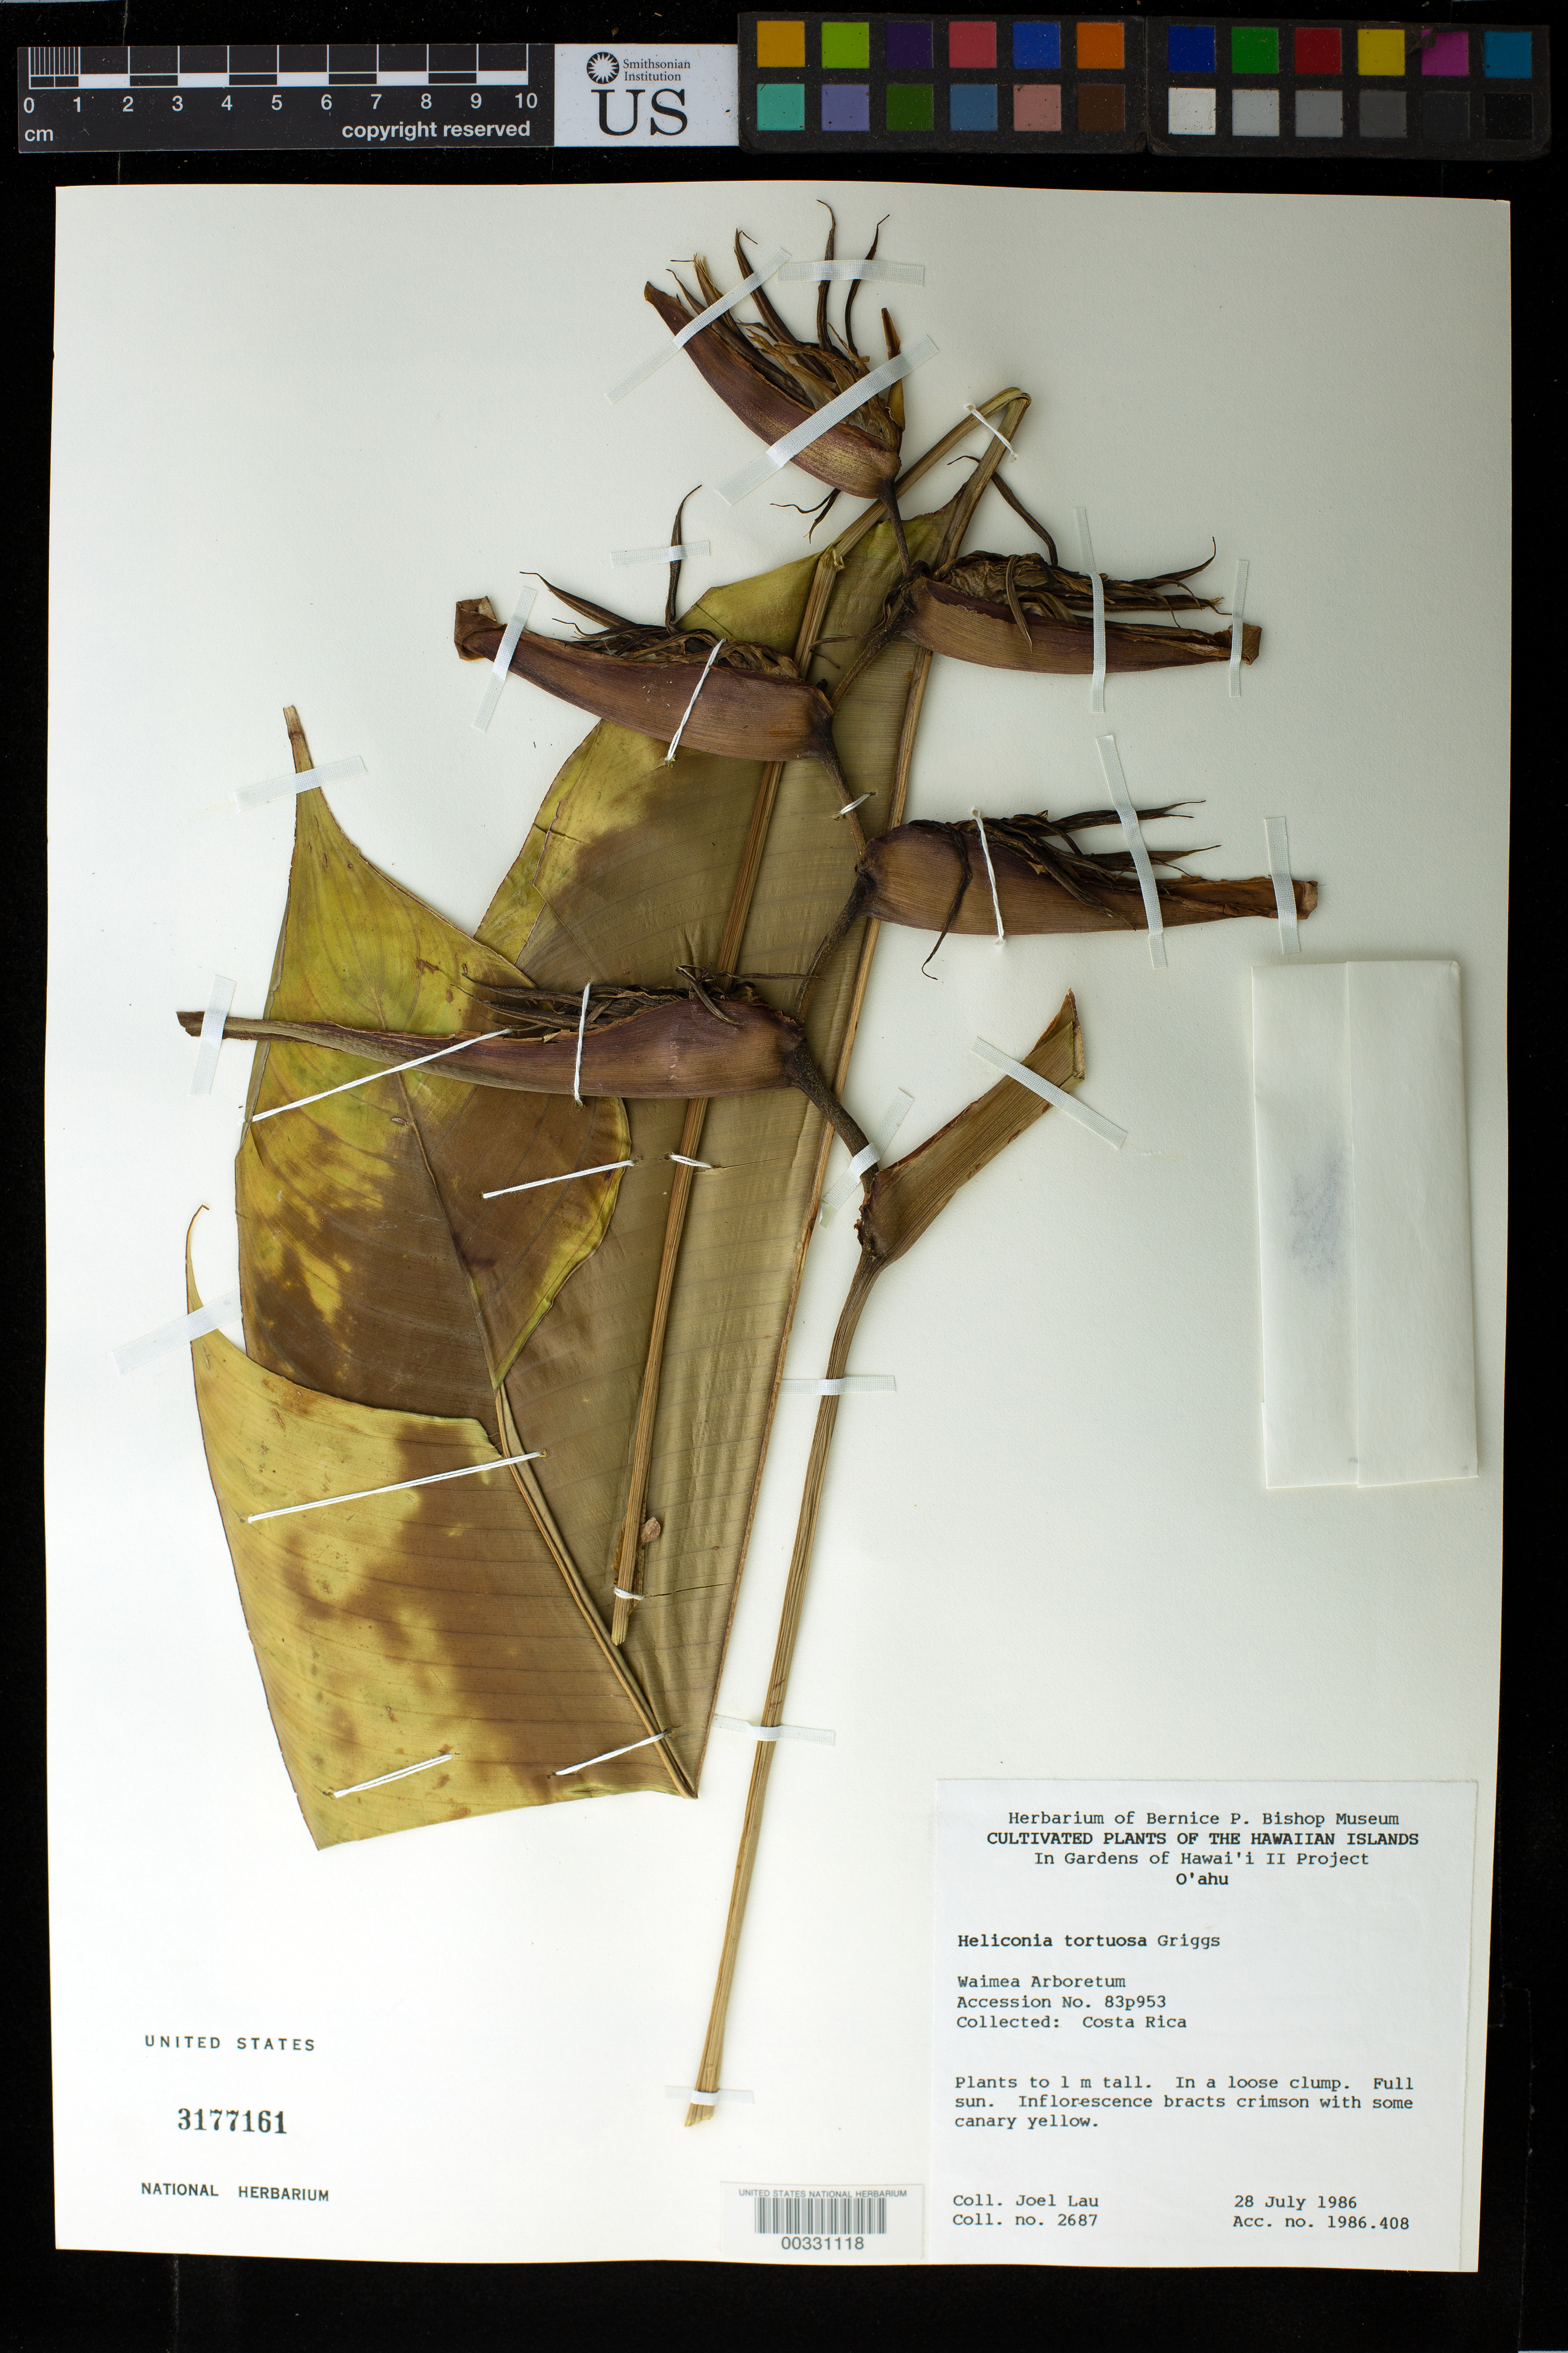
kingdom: Plantae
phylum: Tracheophyta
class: Liliopsida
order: Zingiberales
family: Heliconiaceae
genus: Heliconia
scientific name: Heliconia tortuosa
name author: R.F. Griggs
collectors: J. Lau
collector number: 2687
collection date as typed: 28 Jul 1986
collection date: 1986-07-28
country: Costa Rica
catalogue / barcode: US 3177161